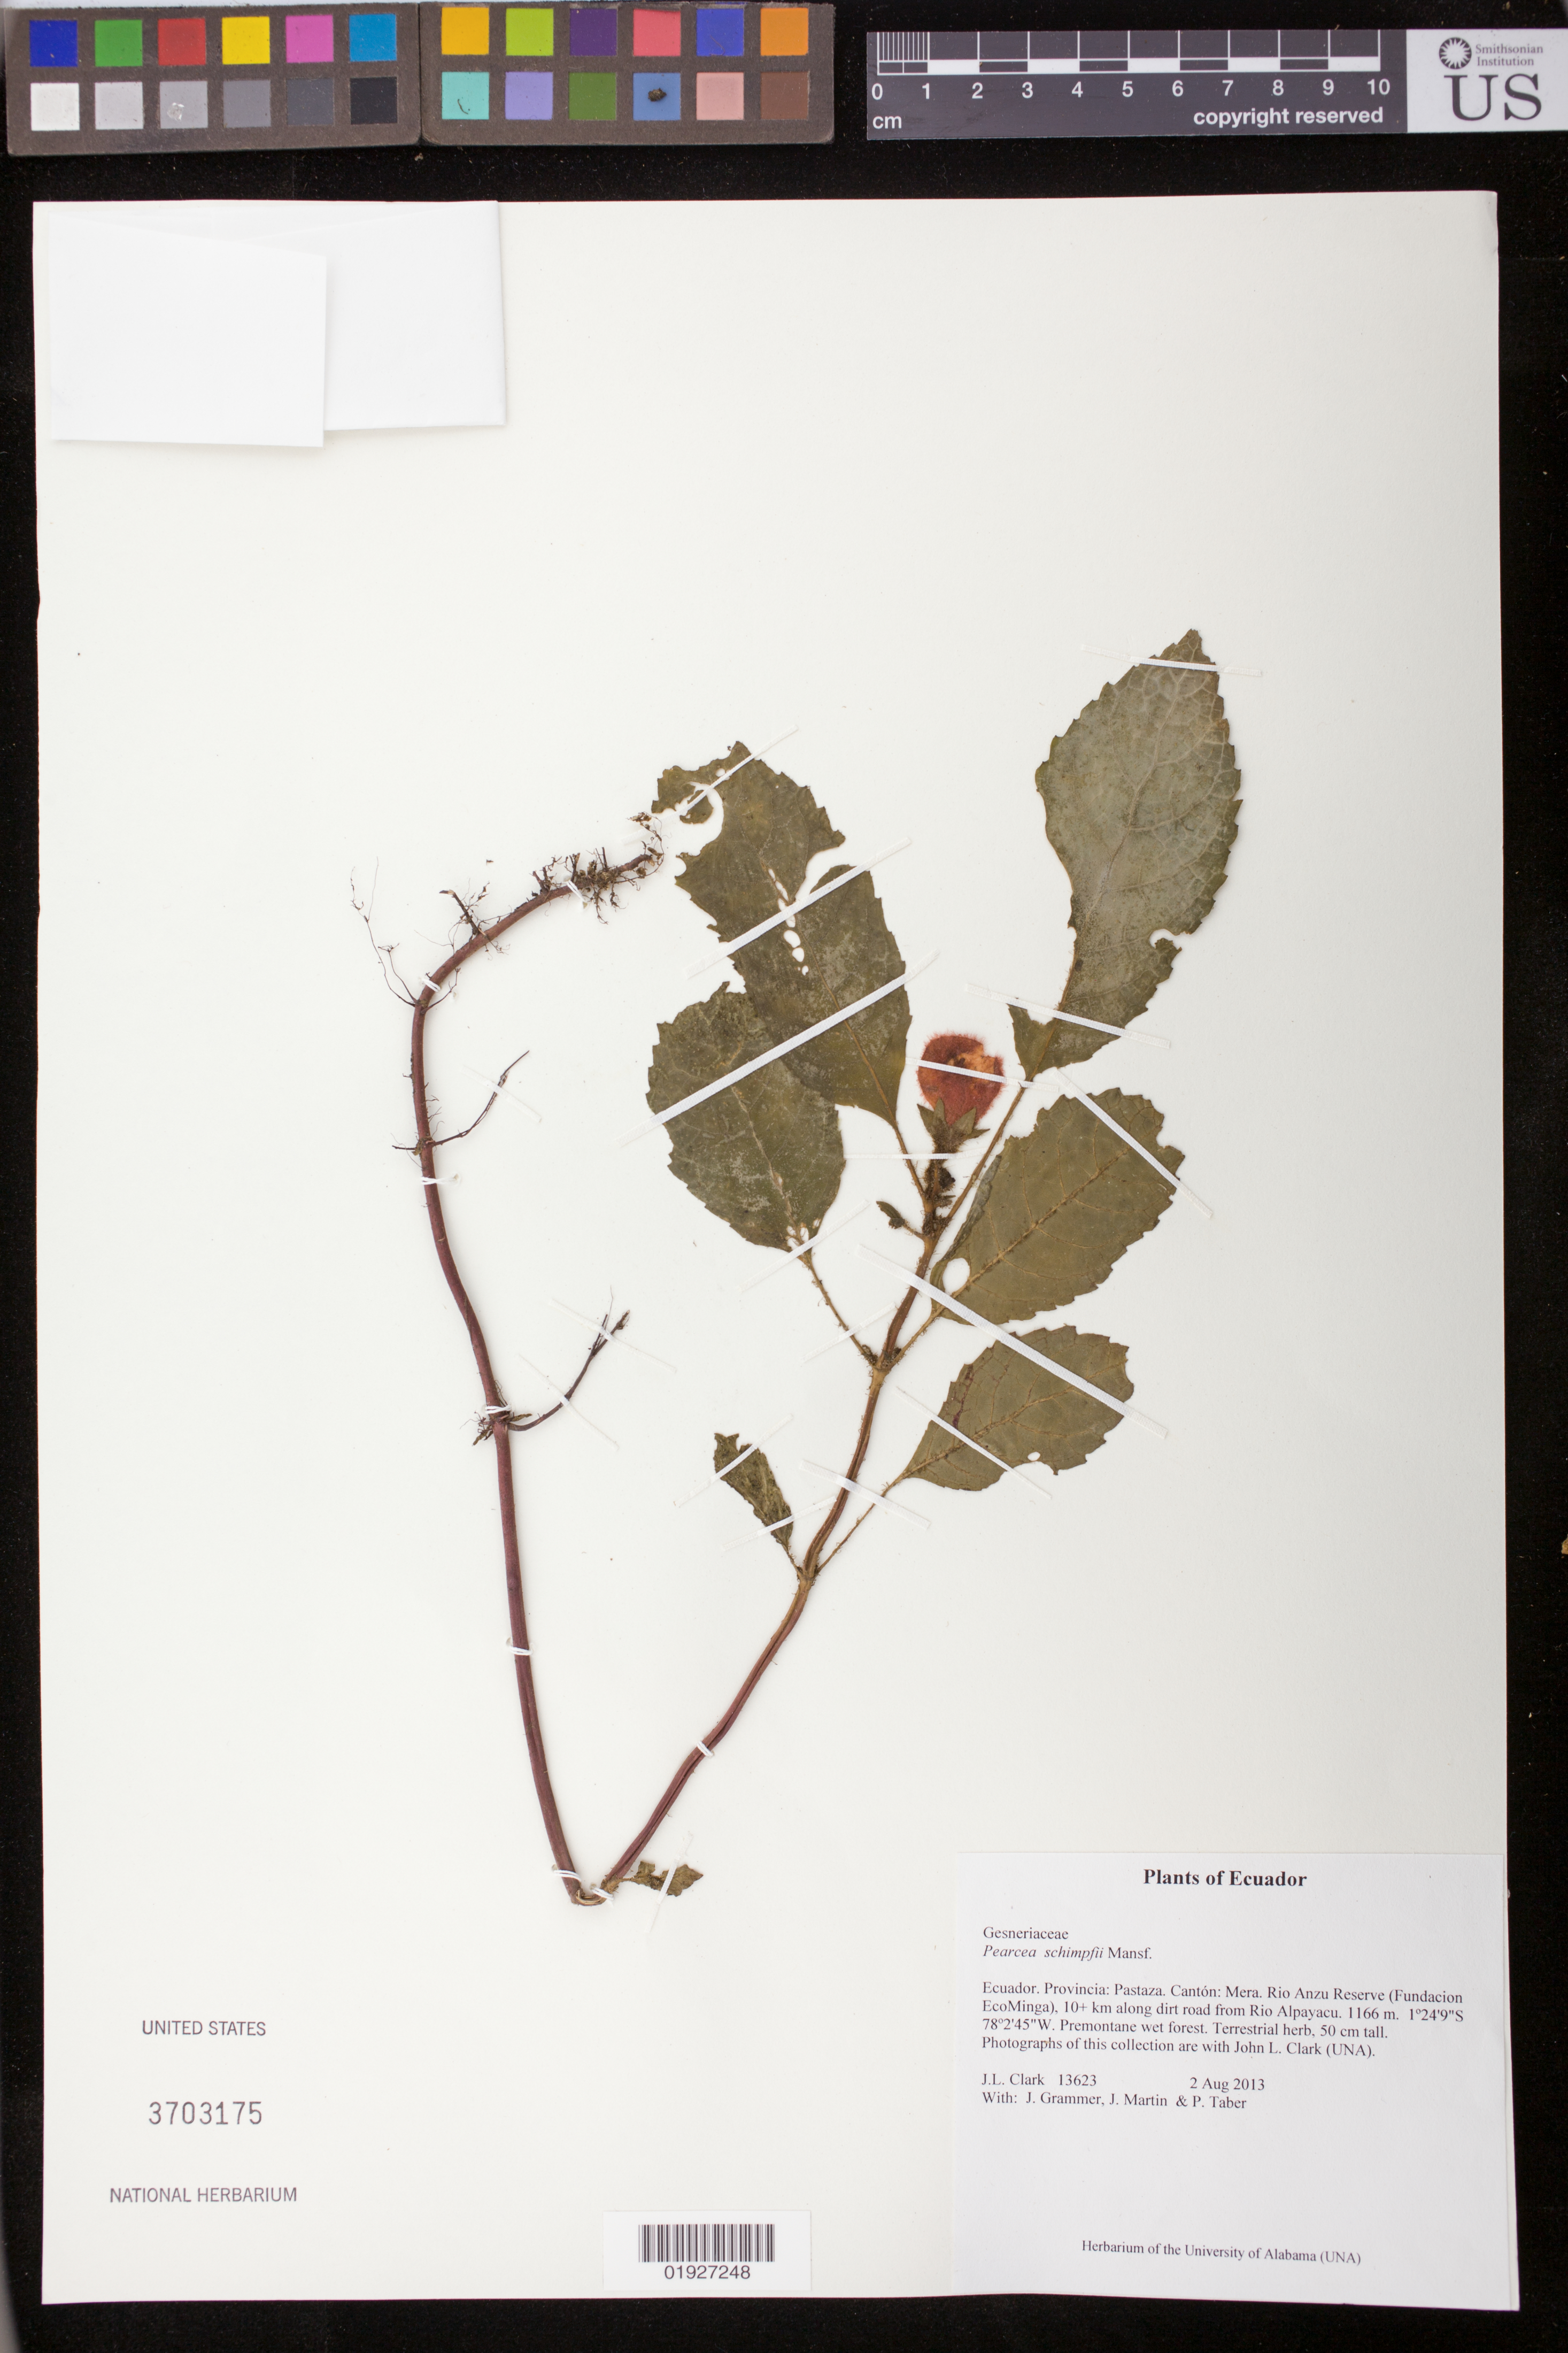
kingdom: Plantae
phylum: Tracheophyta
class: Magnoliopsida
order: Lamiales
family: Gesneriaceae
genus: Pearcea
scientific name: Pearcea schimpfii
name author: Mansf.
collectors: J. L. Clark, J. Grammer, J. Martin & P. Taber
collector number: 13623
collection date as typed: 2 Aug 2013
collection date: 2013-08-02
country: Ecuador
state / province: Pastaza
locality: Canton: Mera. Rio Anzu Reserve (Fundacion EcoMinga), 10+ km along dirt road from Rio Alpayacu.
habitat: Premontane wet forest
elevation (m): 1166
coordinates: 1 24 9 S, 78 2 45 W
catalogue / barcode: US 3703175